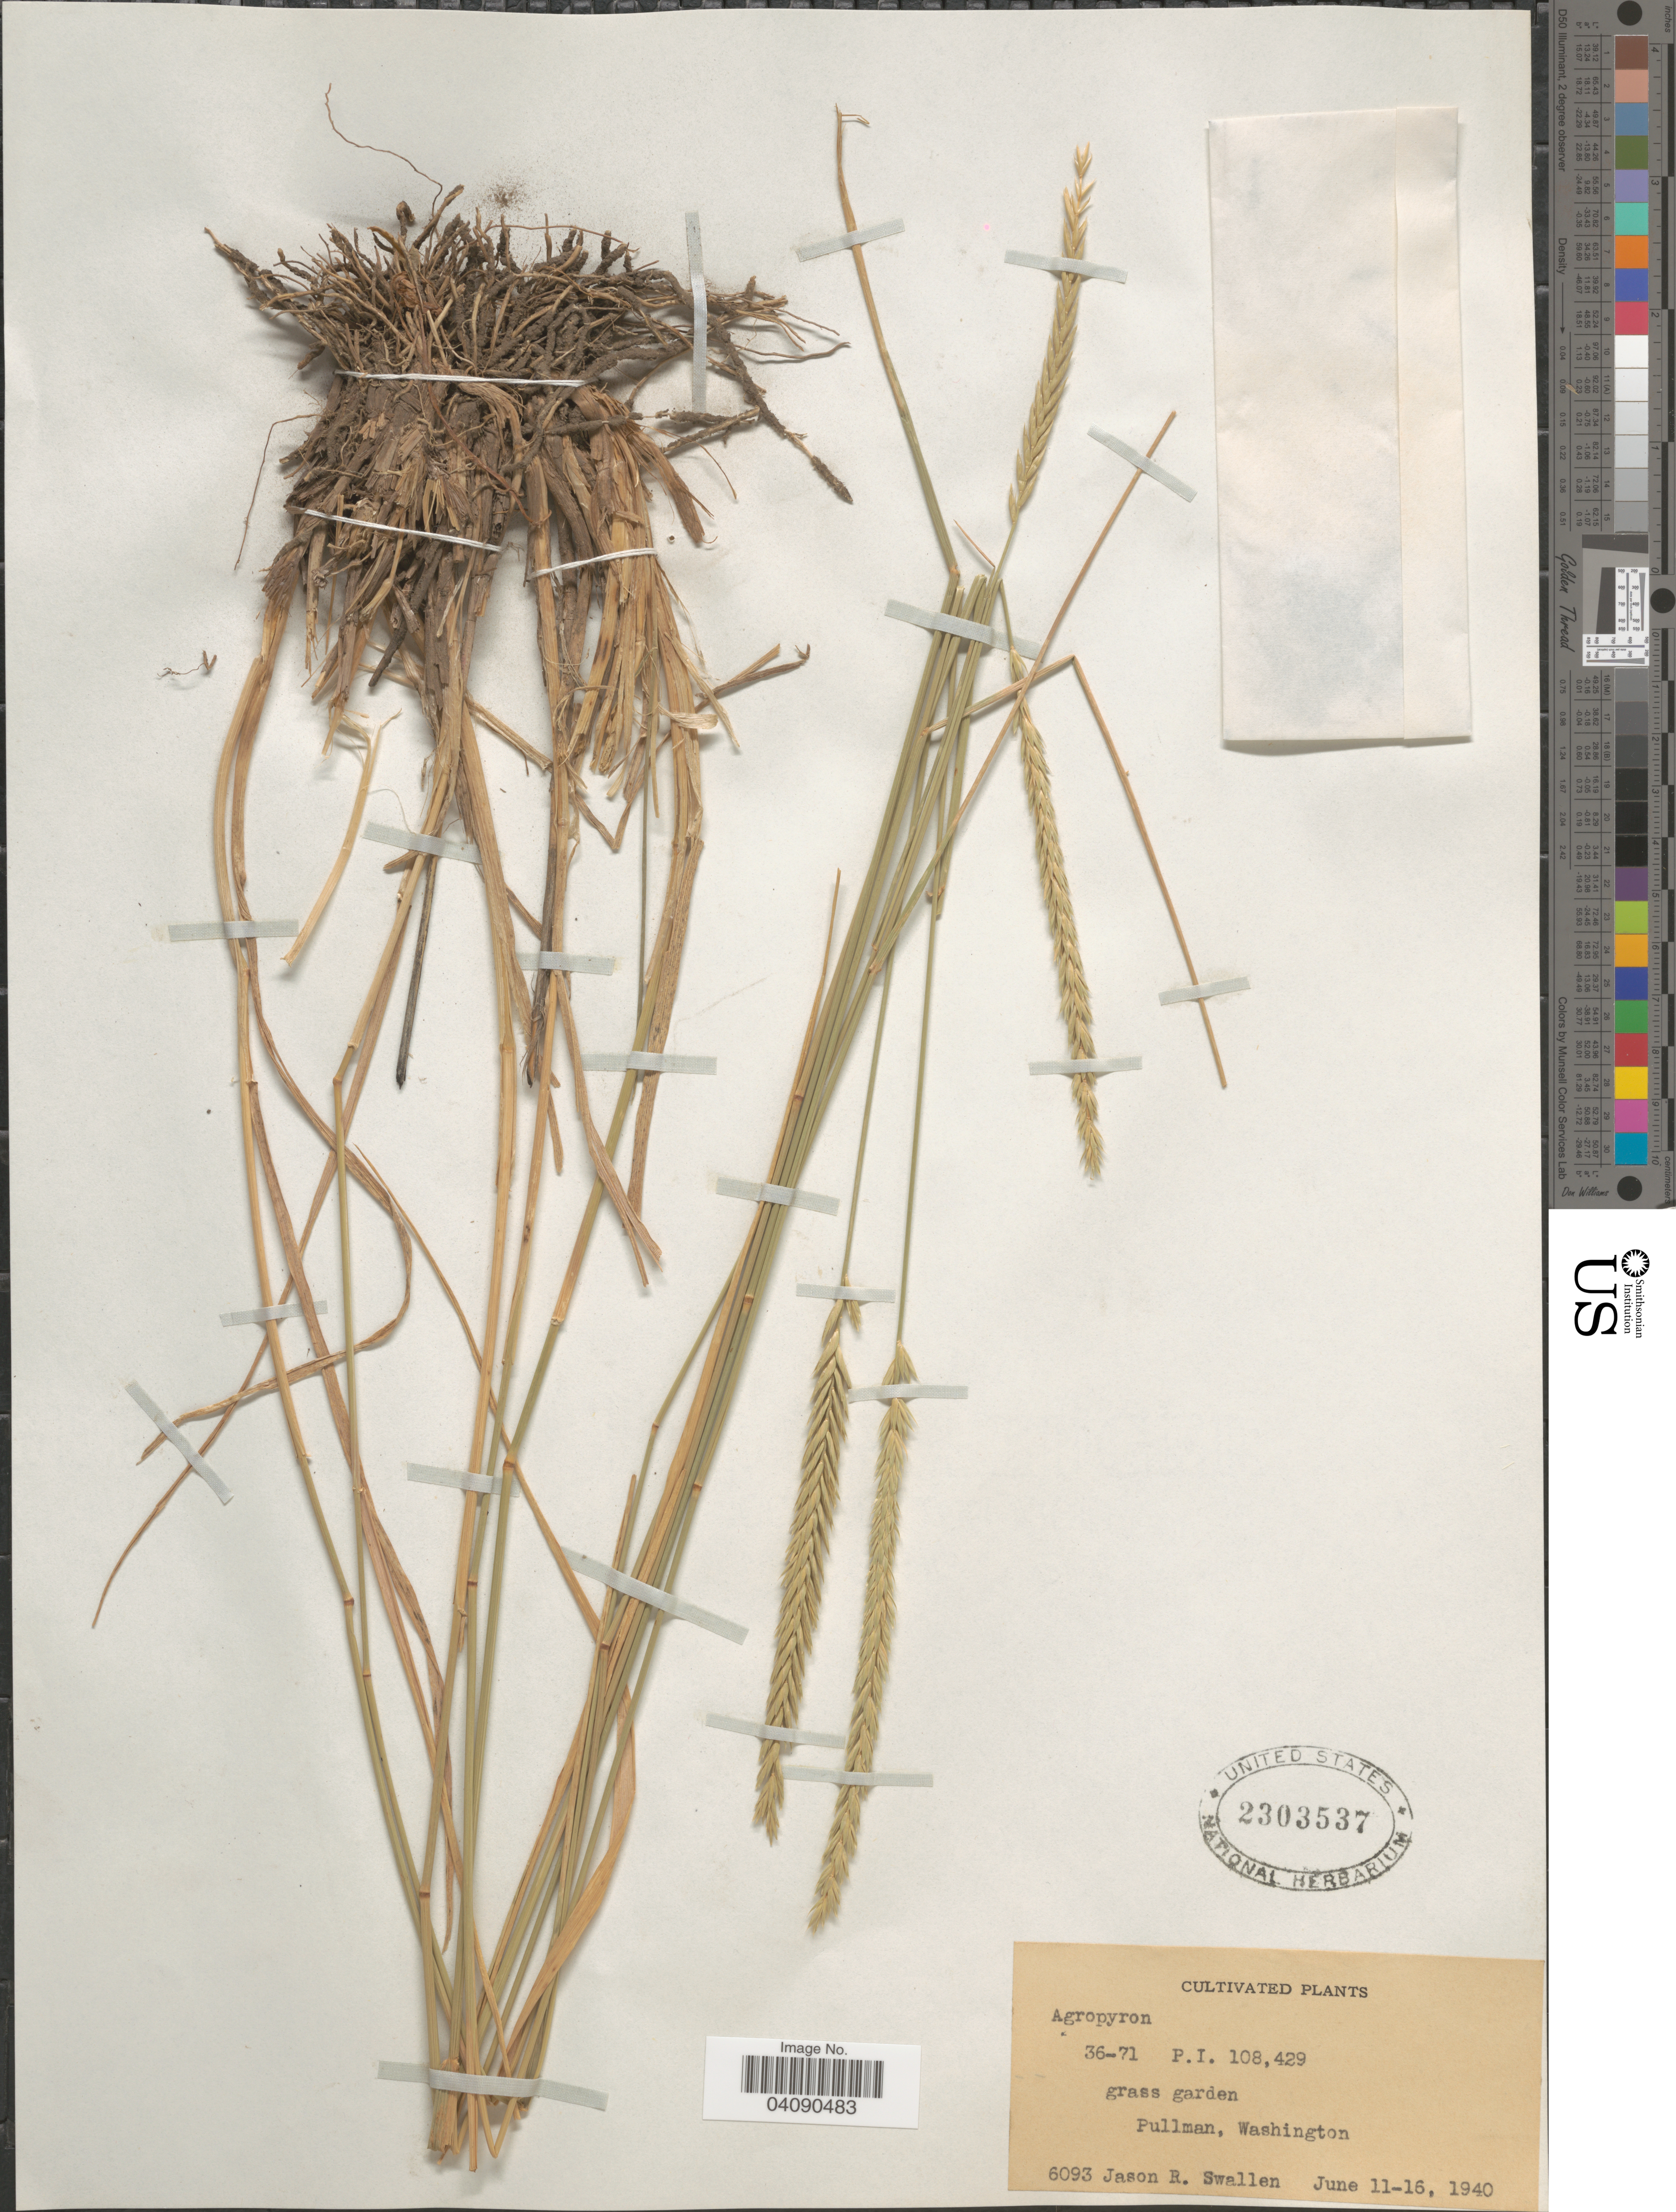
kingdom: Plantae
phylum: Tracheophyta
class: Liliopsida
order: Poales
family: Poaceae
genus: Agropyron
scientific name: Agropyron sp.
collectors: J. R. Swallen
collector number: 6093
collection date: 1940-06-11/1940-06-16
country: United States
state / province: Washington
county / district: Whitman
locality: Grass garden. Pullman.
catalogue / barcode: US 2303537